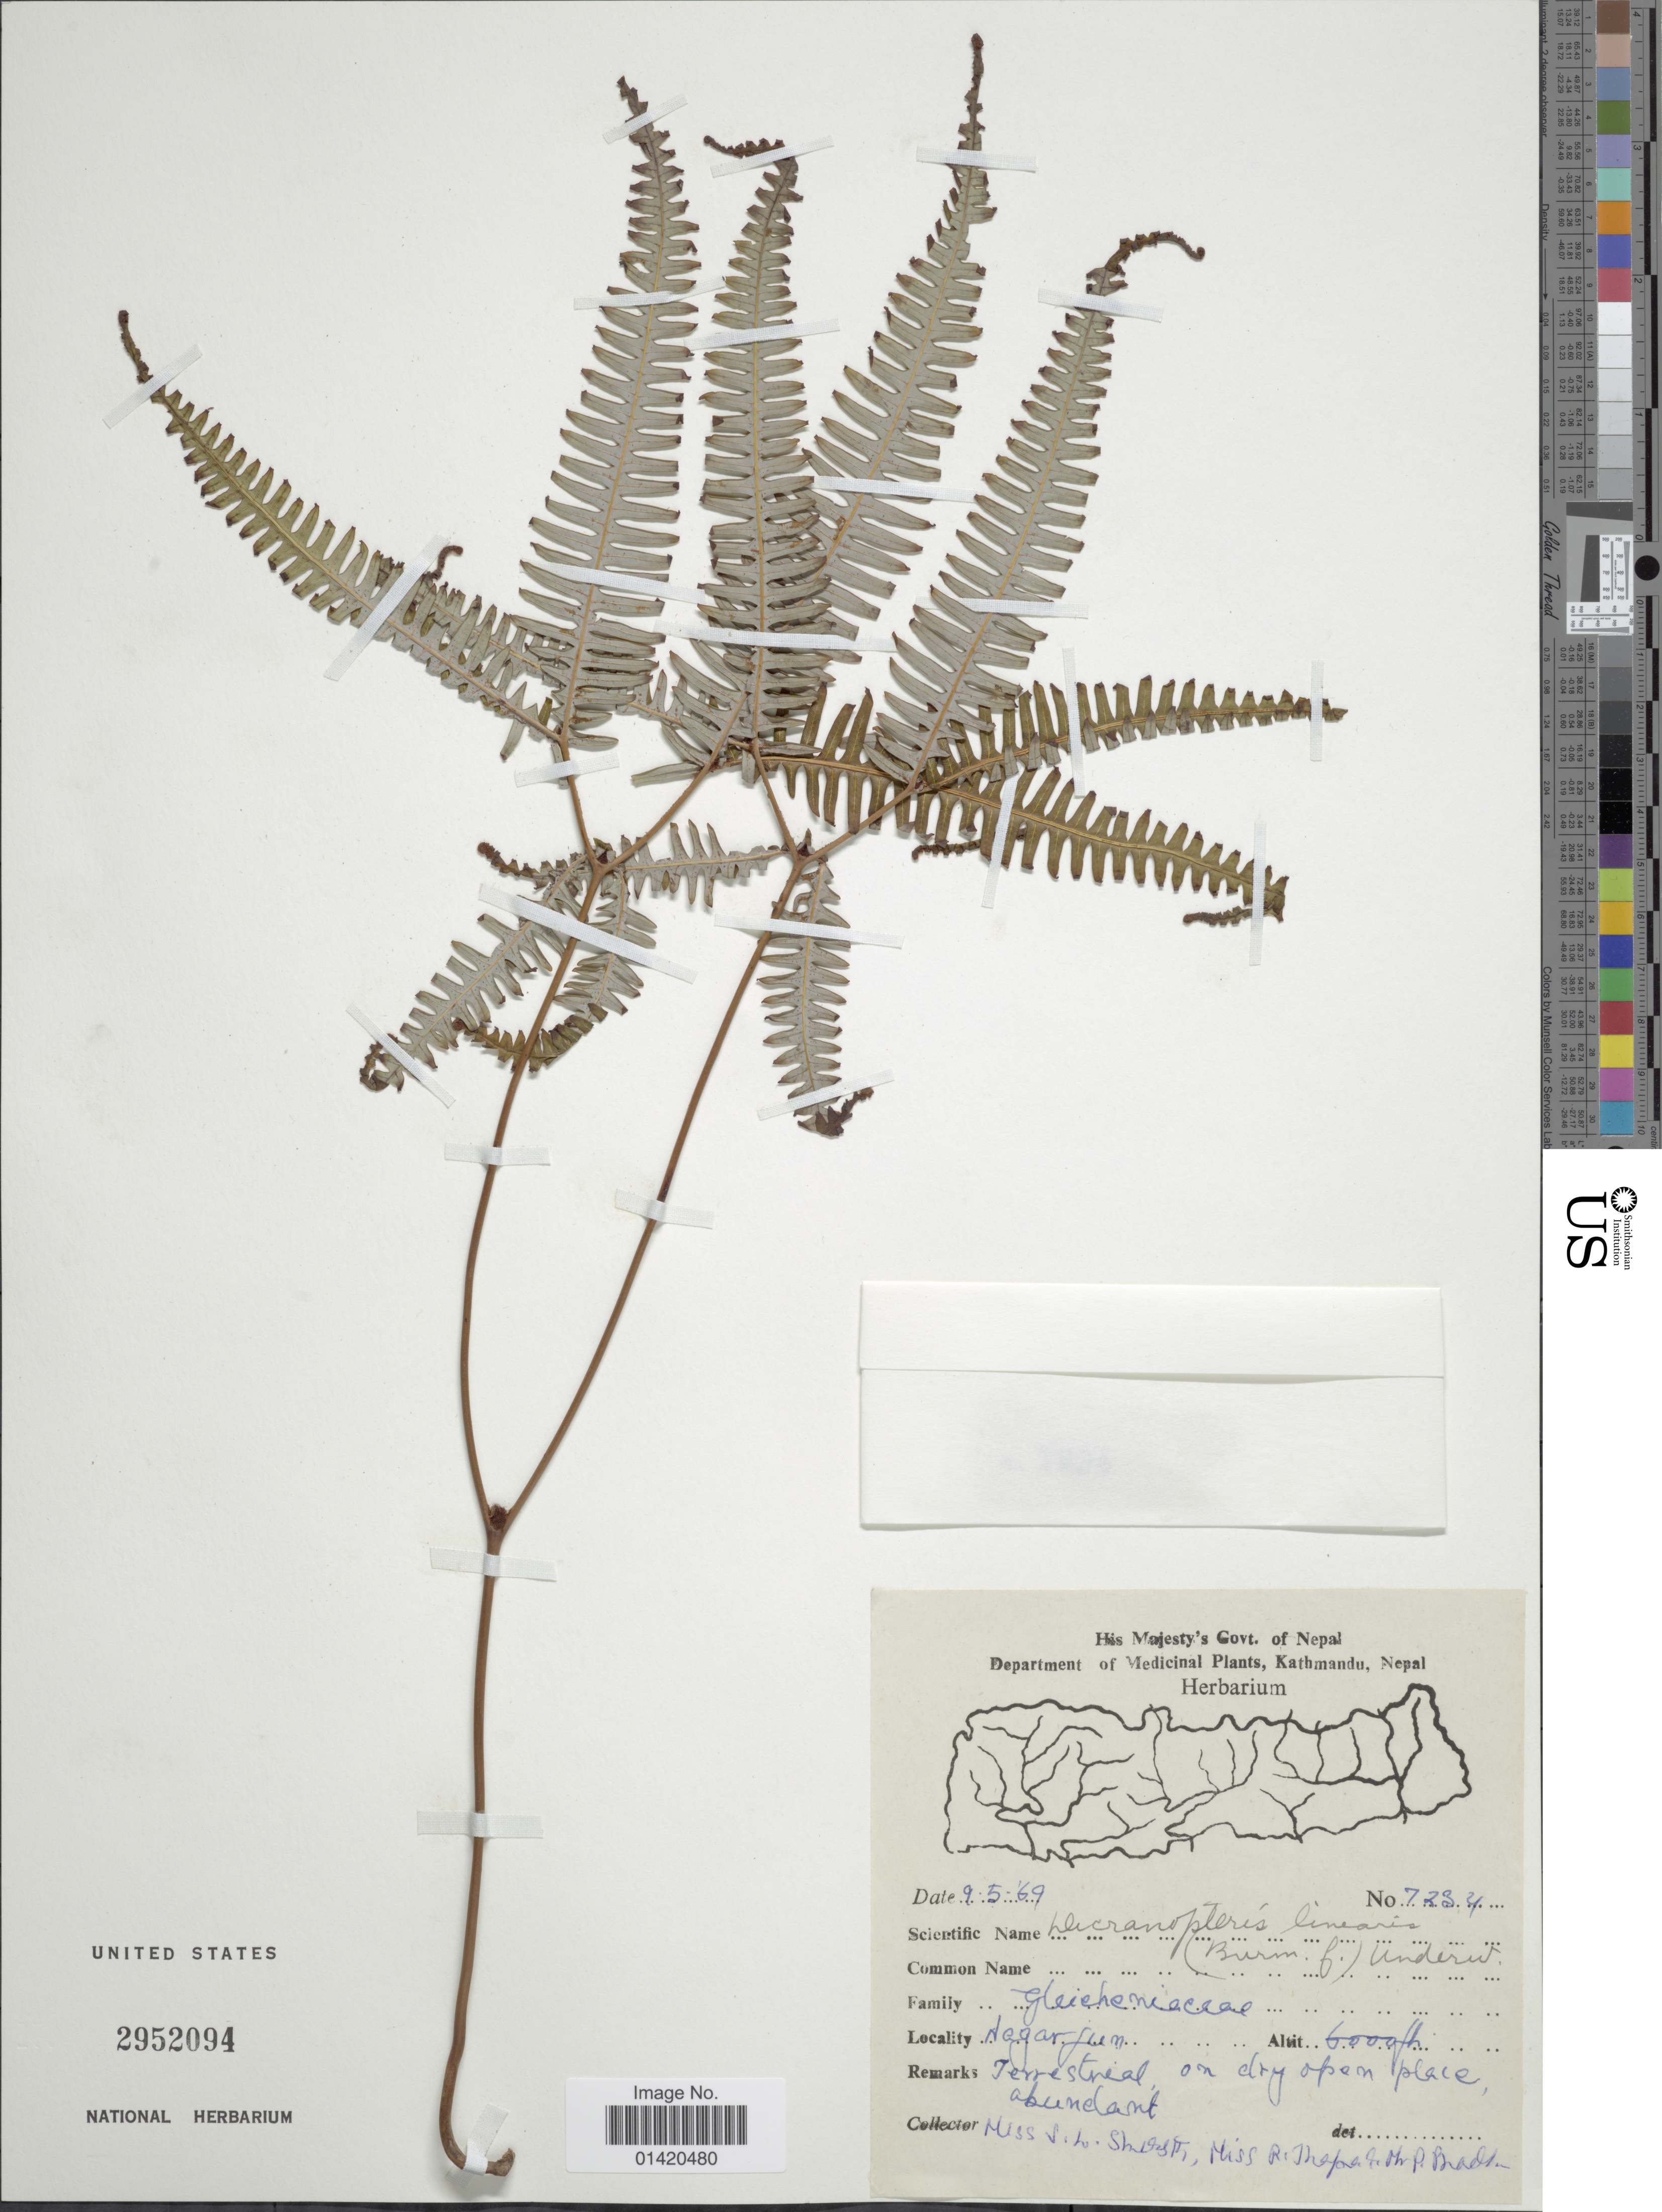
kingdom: Plantae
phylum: Tracheophyta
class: Polypodiopsida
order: Gleicheniales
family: Gleicheniaceae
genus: Dicranopteris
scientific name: Dicranopteris linearis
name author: (Burm. f.) Underw.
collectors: Coll. illegible, R. Thapa & P. Pradhan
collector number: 7234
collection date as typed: Transcribed d/m/y: 9/5/69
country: Nepal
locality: Logargum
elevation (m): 1829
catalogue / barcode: US 2952094